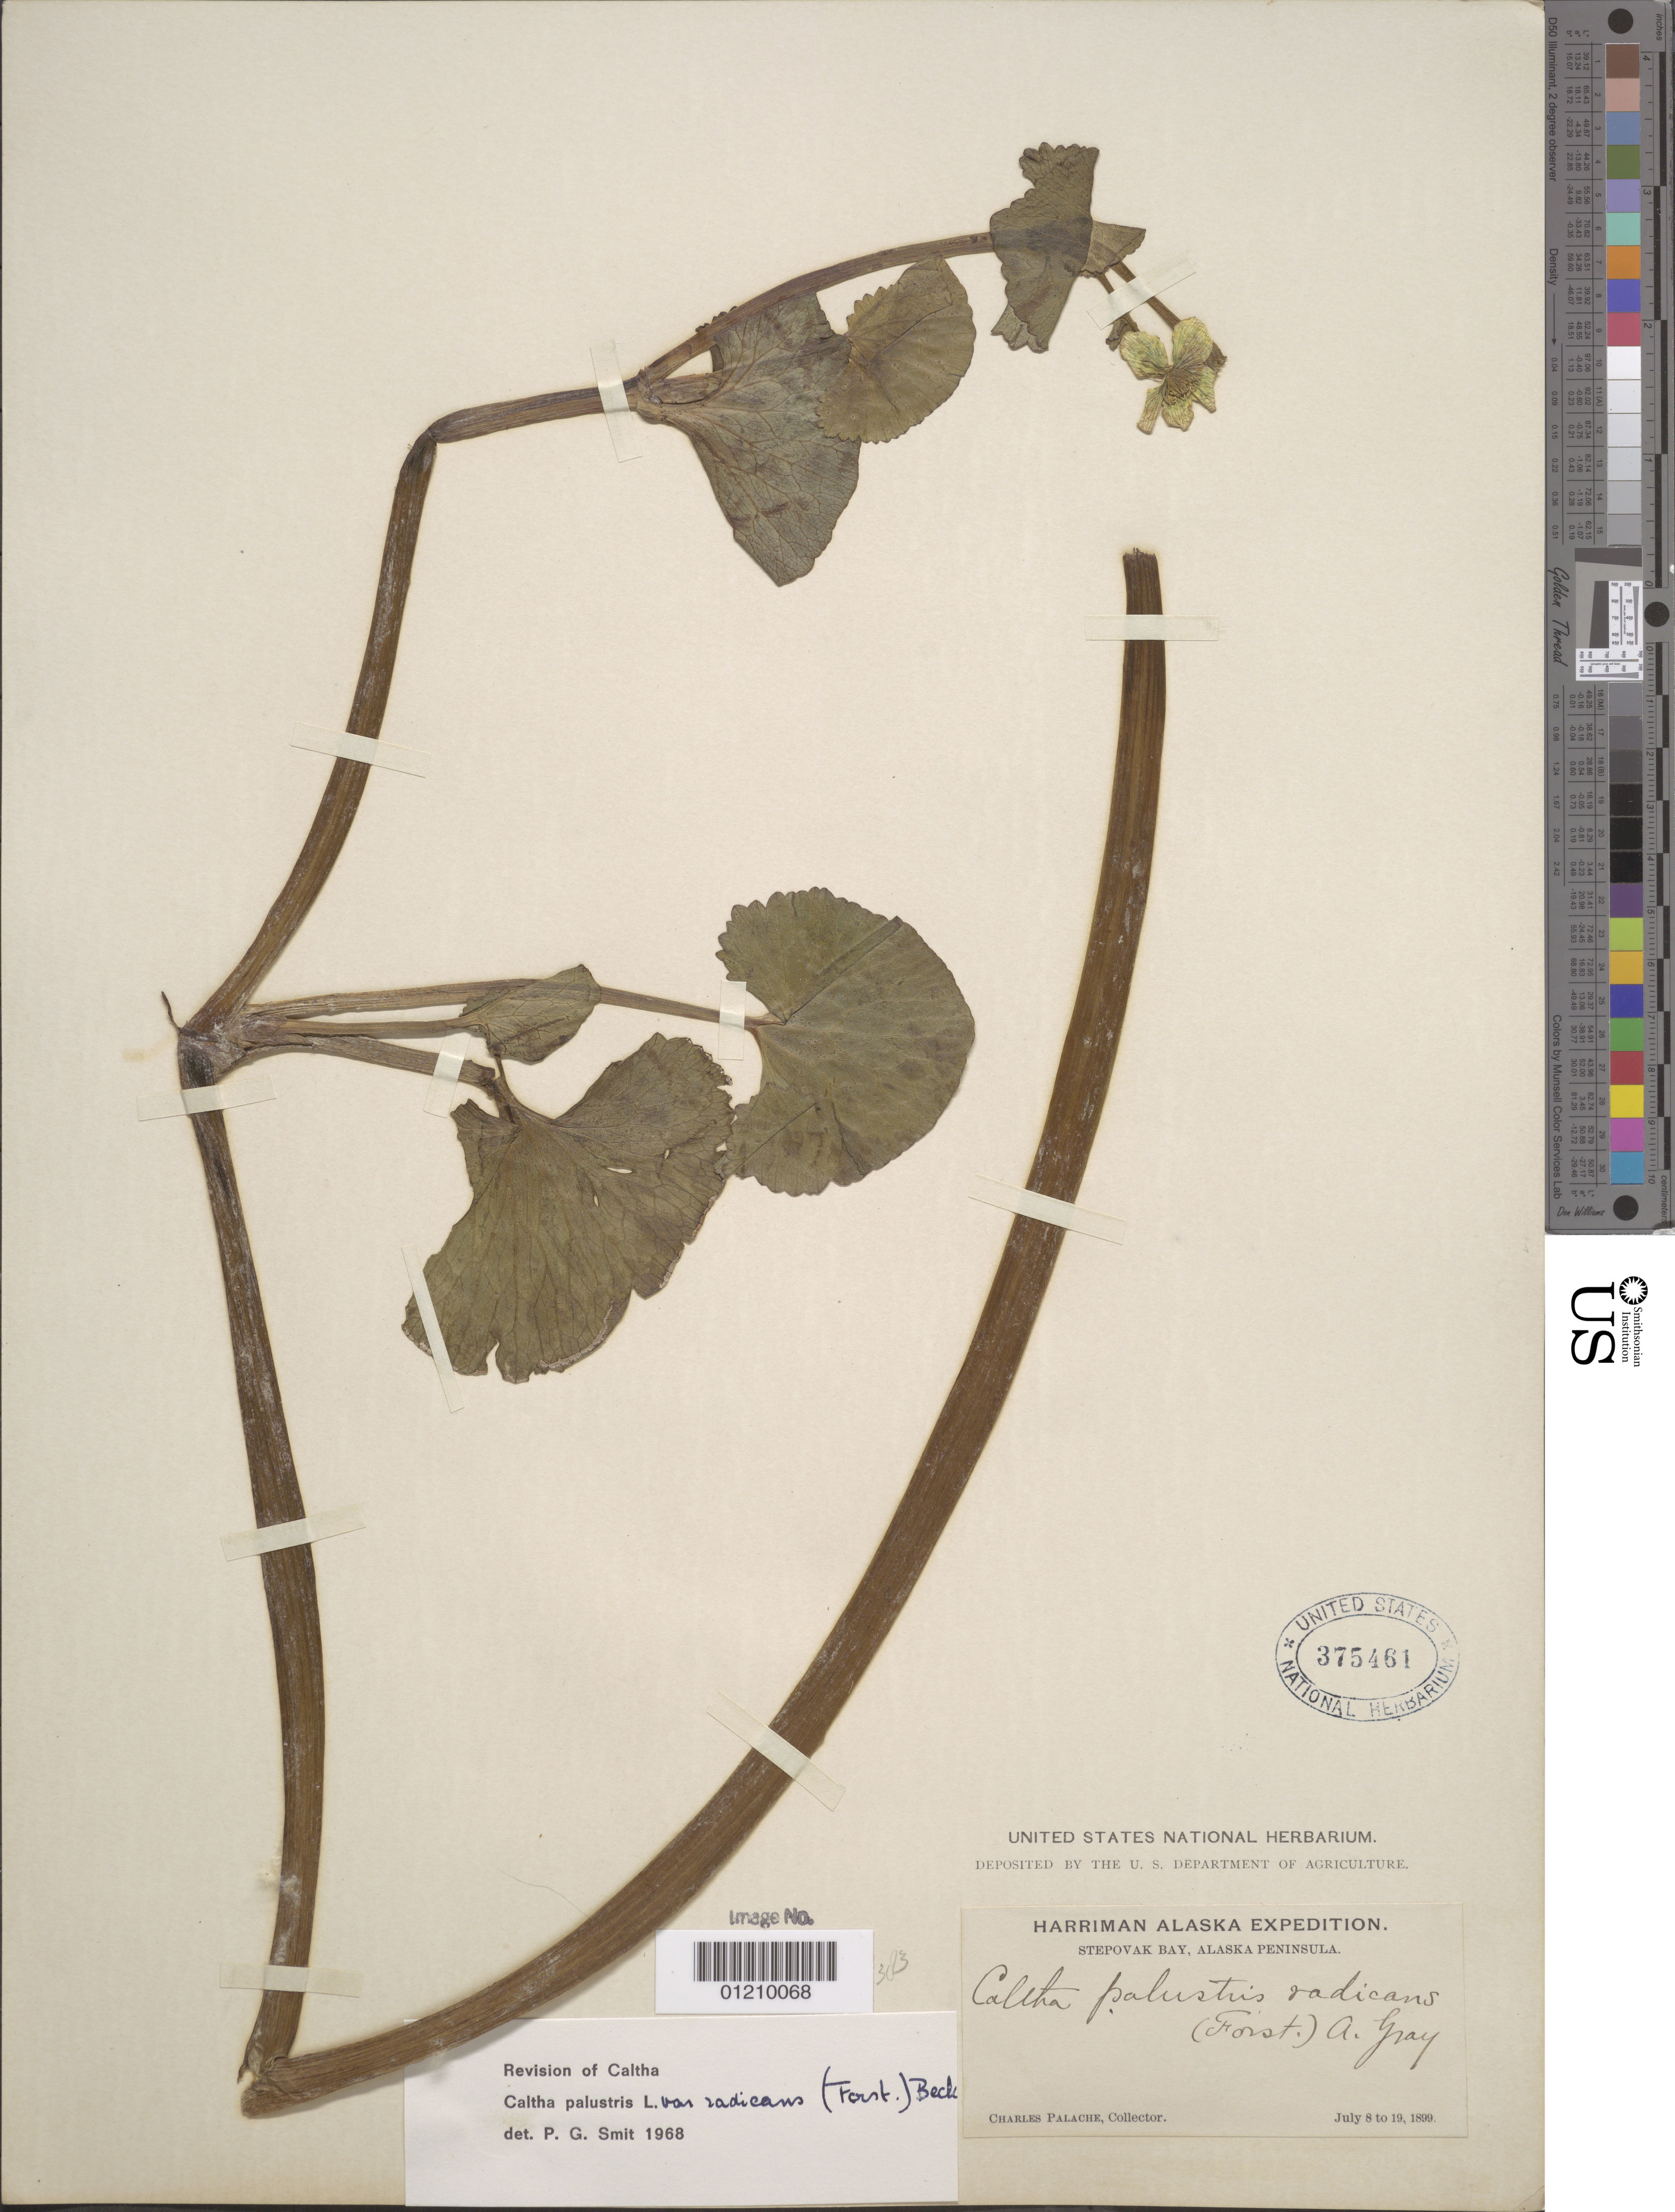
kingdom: Plantae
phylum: Tracheophyta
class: Magnoliopsida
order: Ranunculales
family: Ranunculaceae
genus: Caltha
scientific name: Caltha palustris var. radicans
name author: (T.F. Forst) Beck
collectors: C. Palache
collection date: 1899-07-08/1899-07-19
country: United States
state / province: Alaska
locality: Stepovak Bay, Alaska Peninsula.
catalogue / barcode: US 375461